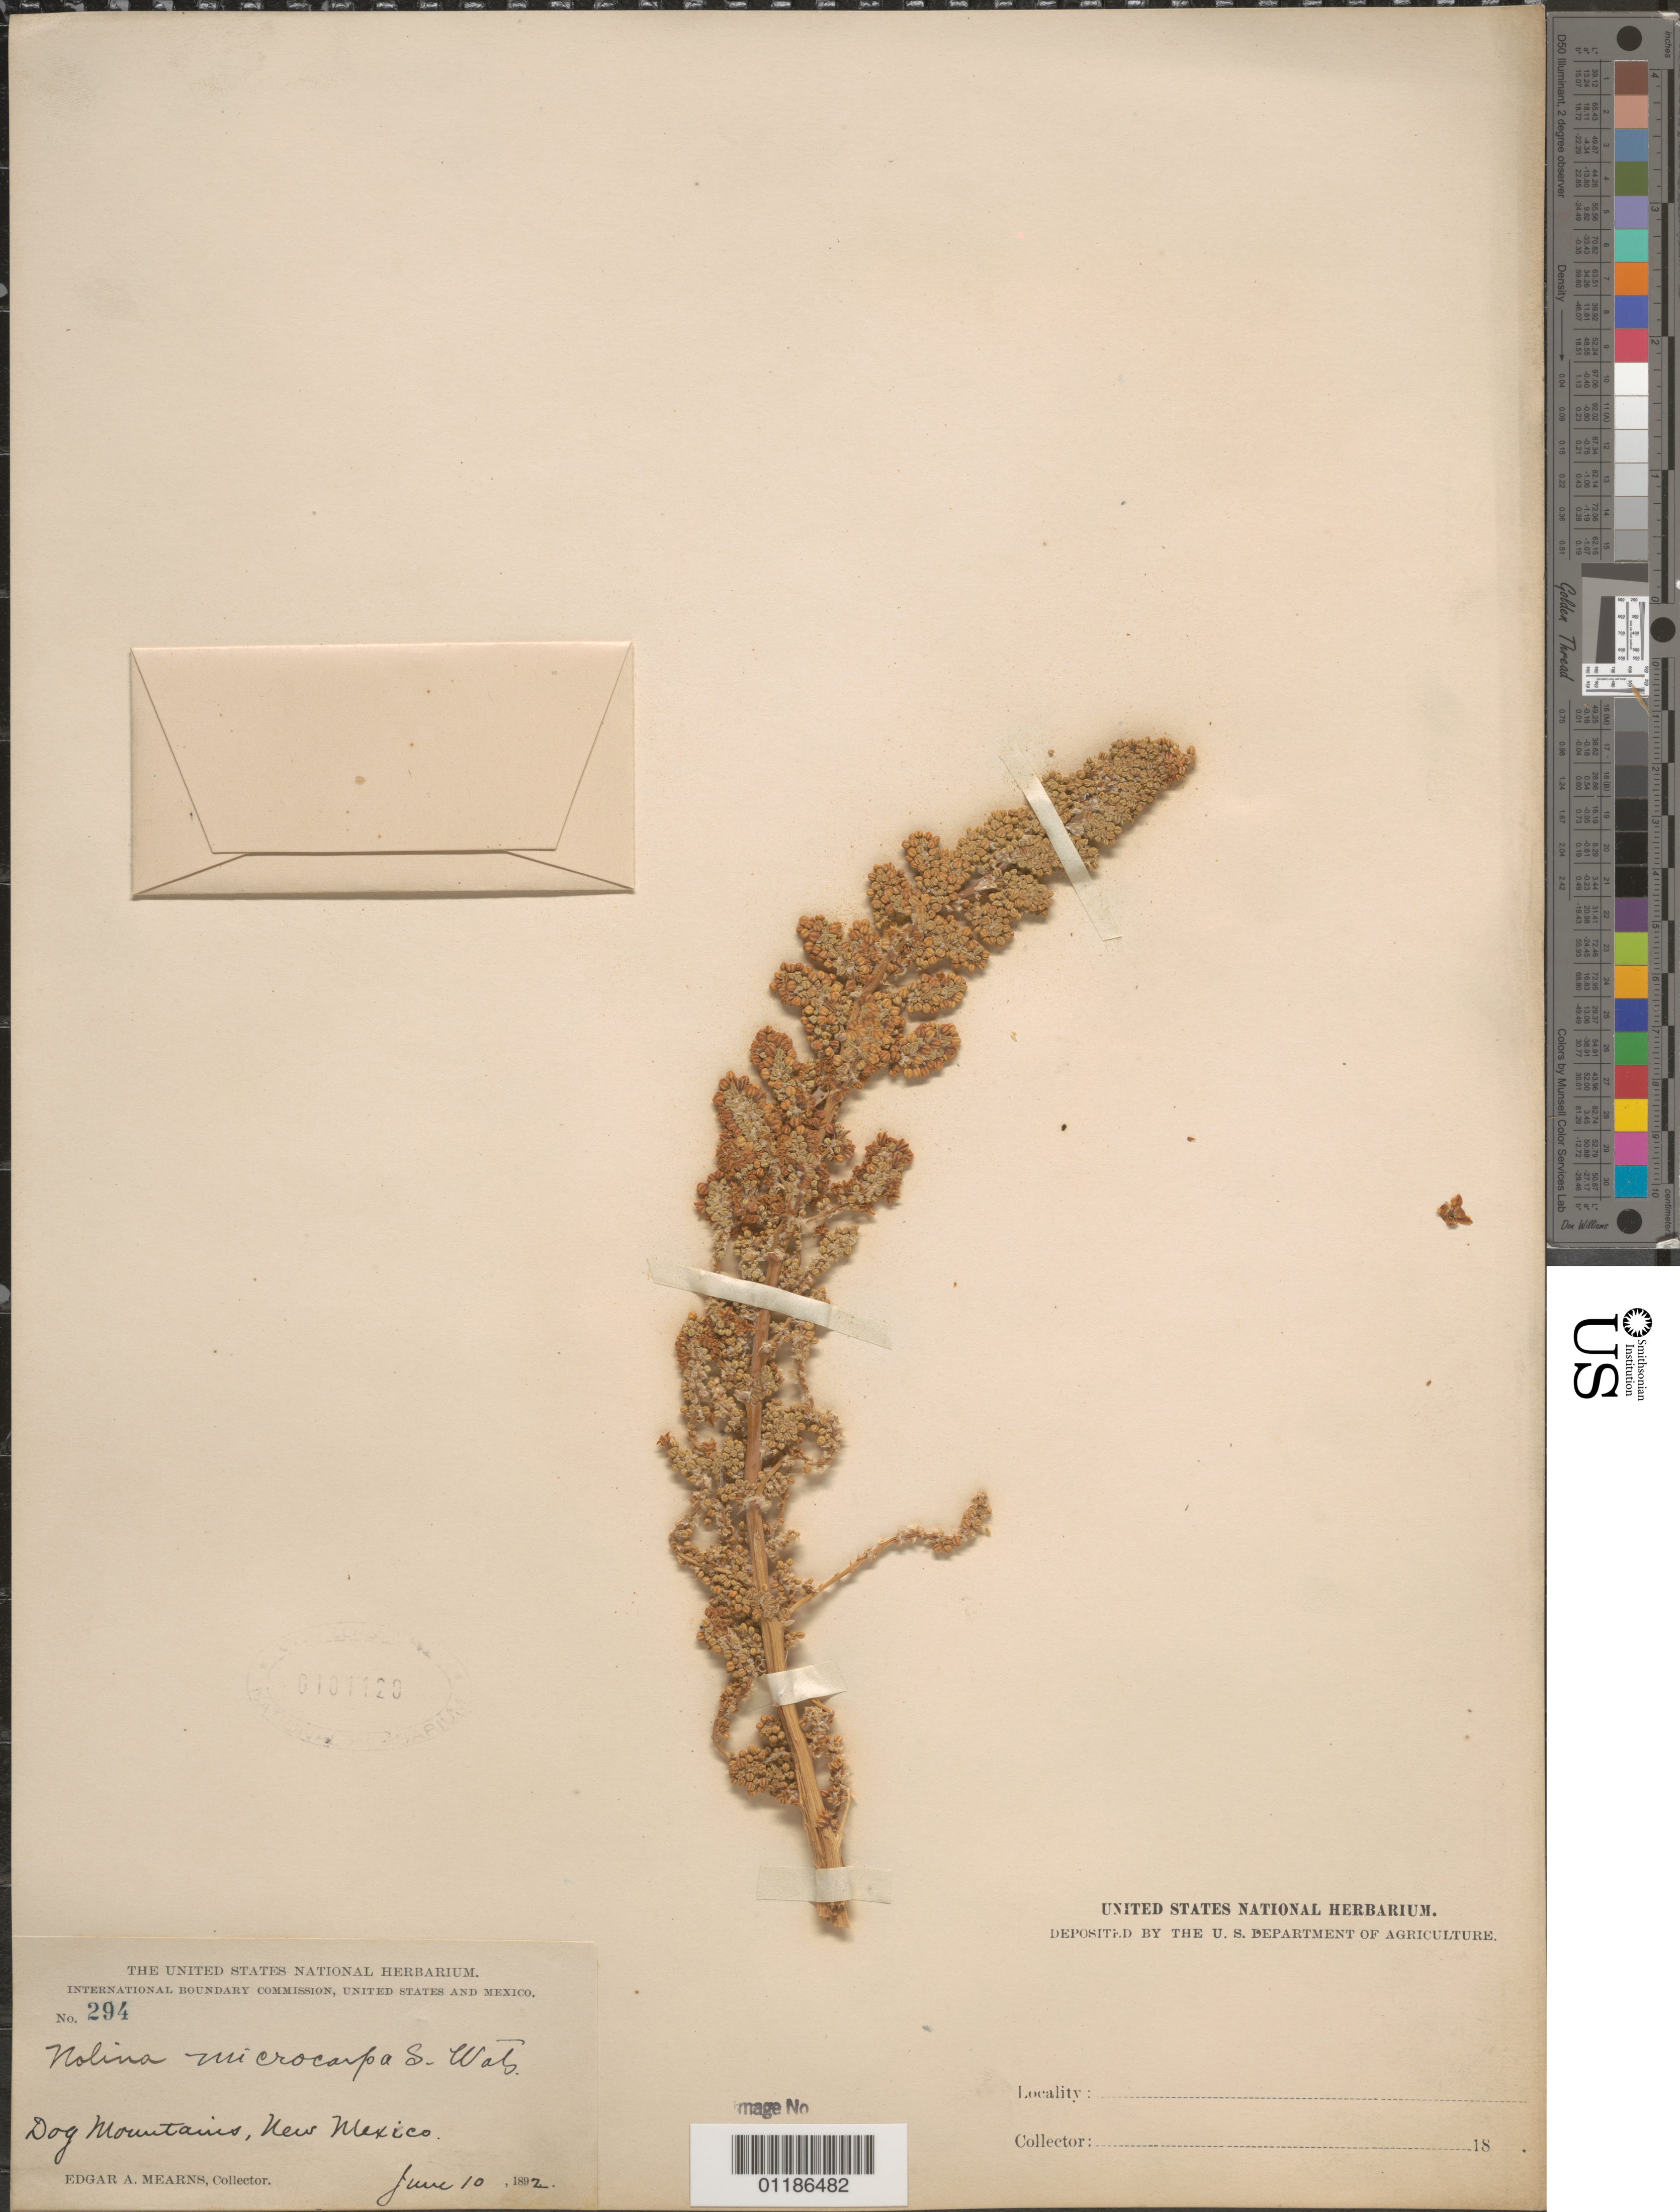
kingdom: Plantae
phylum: Tracheophyta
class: Liliopsida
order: Asparagales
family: Asparagaceae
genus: Nolina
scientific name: Nolina microcarpa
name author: S. Watson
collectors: E. A. Mearns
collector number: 294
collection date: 1892-06-10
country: United States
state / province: New Mexico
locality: Dog Mountains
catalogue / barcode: US 101120